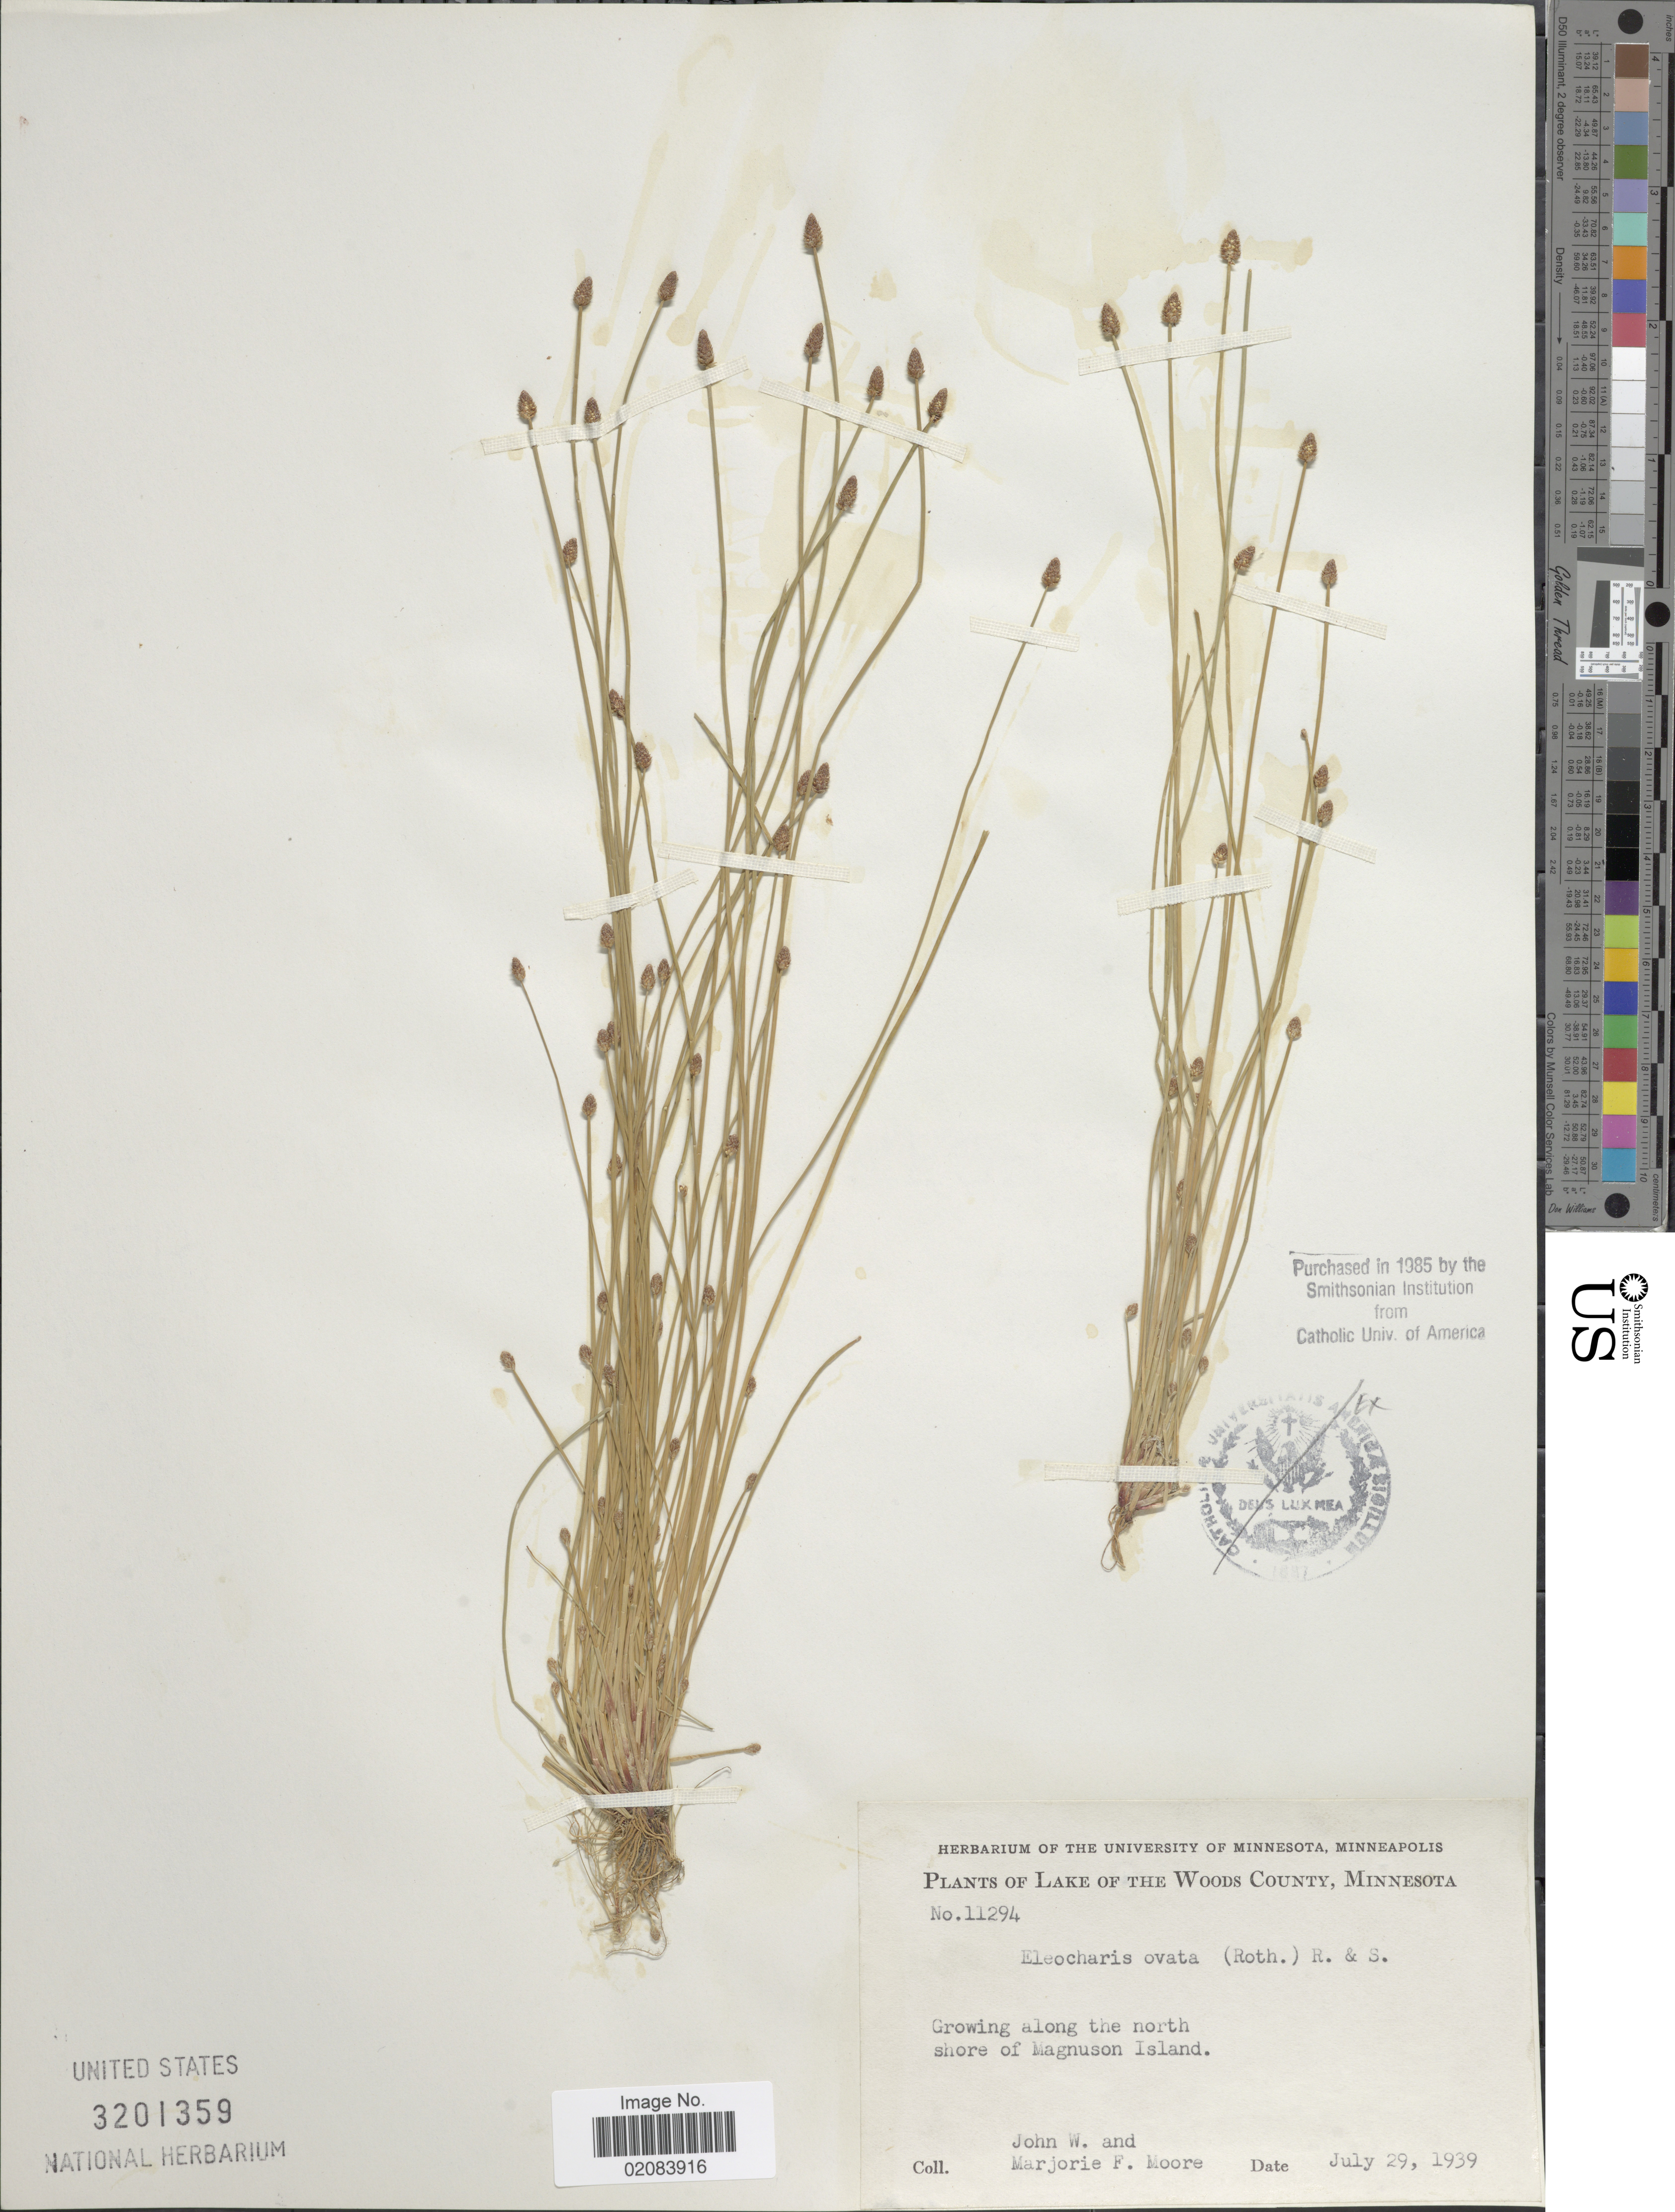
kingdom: Plantae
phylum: Tracheophyta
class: Liliopsida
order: Poales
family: Cyperaceae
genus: Eleocharis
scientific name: Eleocharis ovata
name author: (Roth) Roem. & Schult.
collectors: J. Moore & M. F. Moore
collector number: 11294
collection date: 1939-07-29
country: United States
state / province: Minnesota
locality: Lake of the Woods County. along the north shore of Magnuson Island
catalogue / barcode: US 3201359